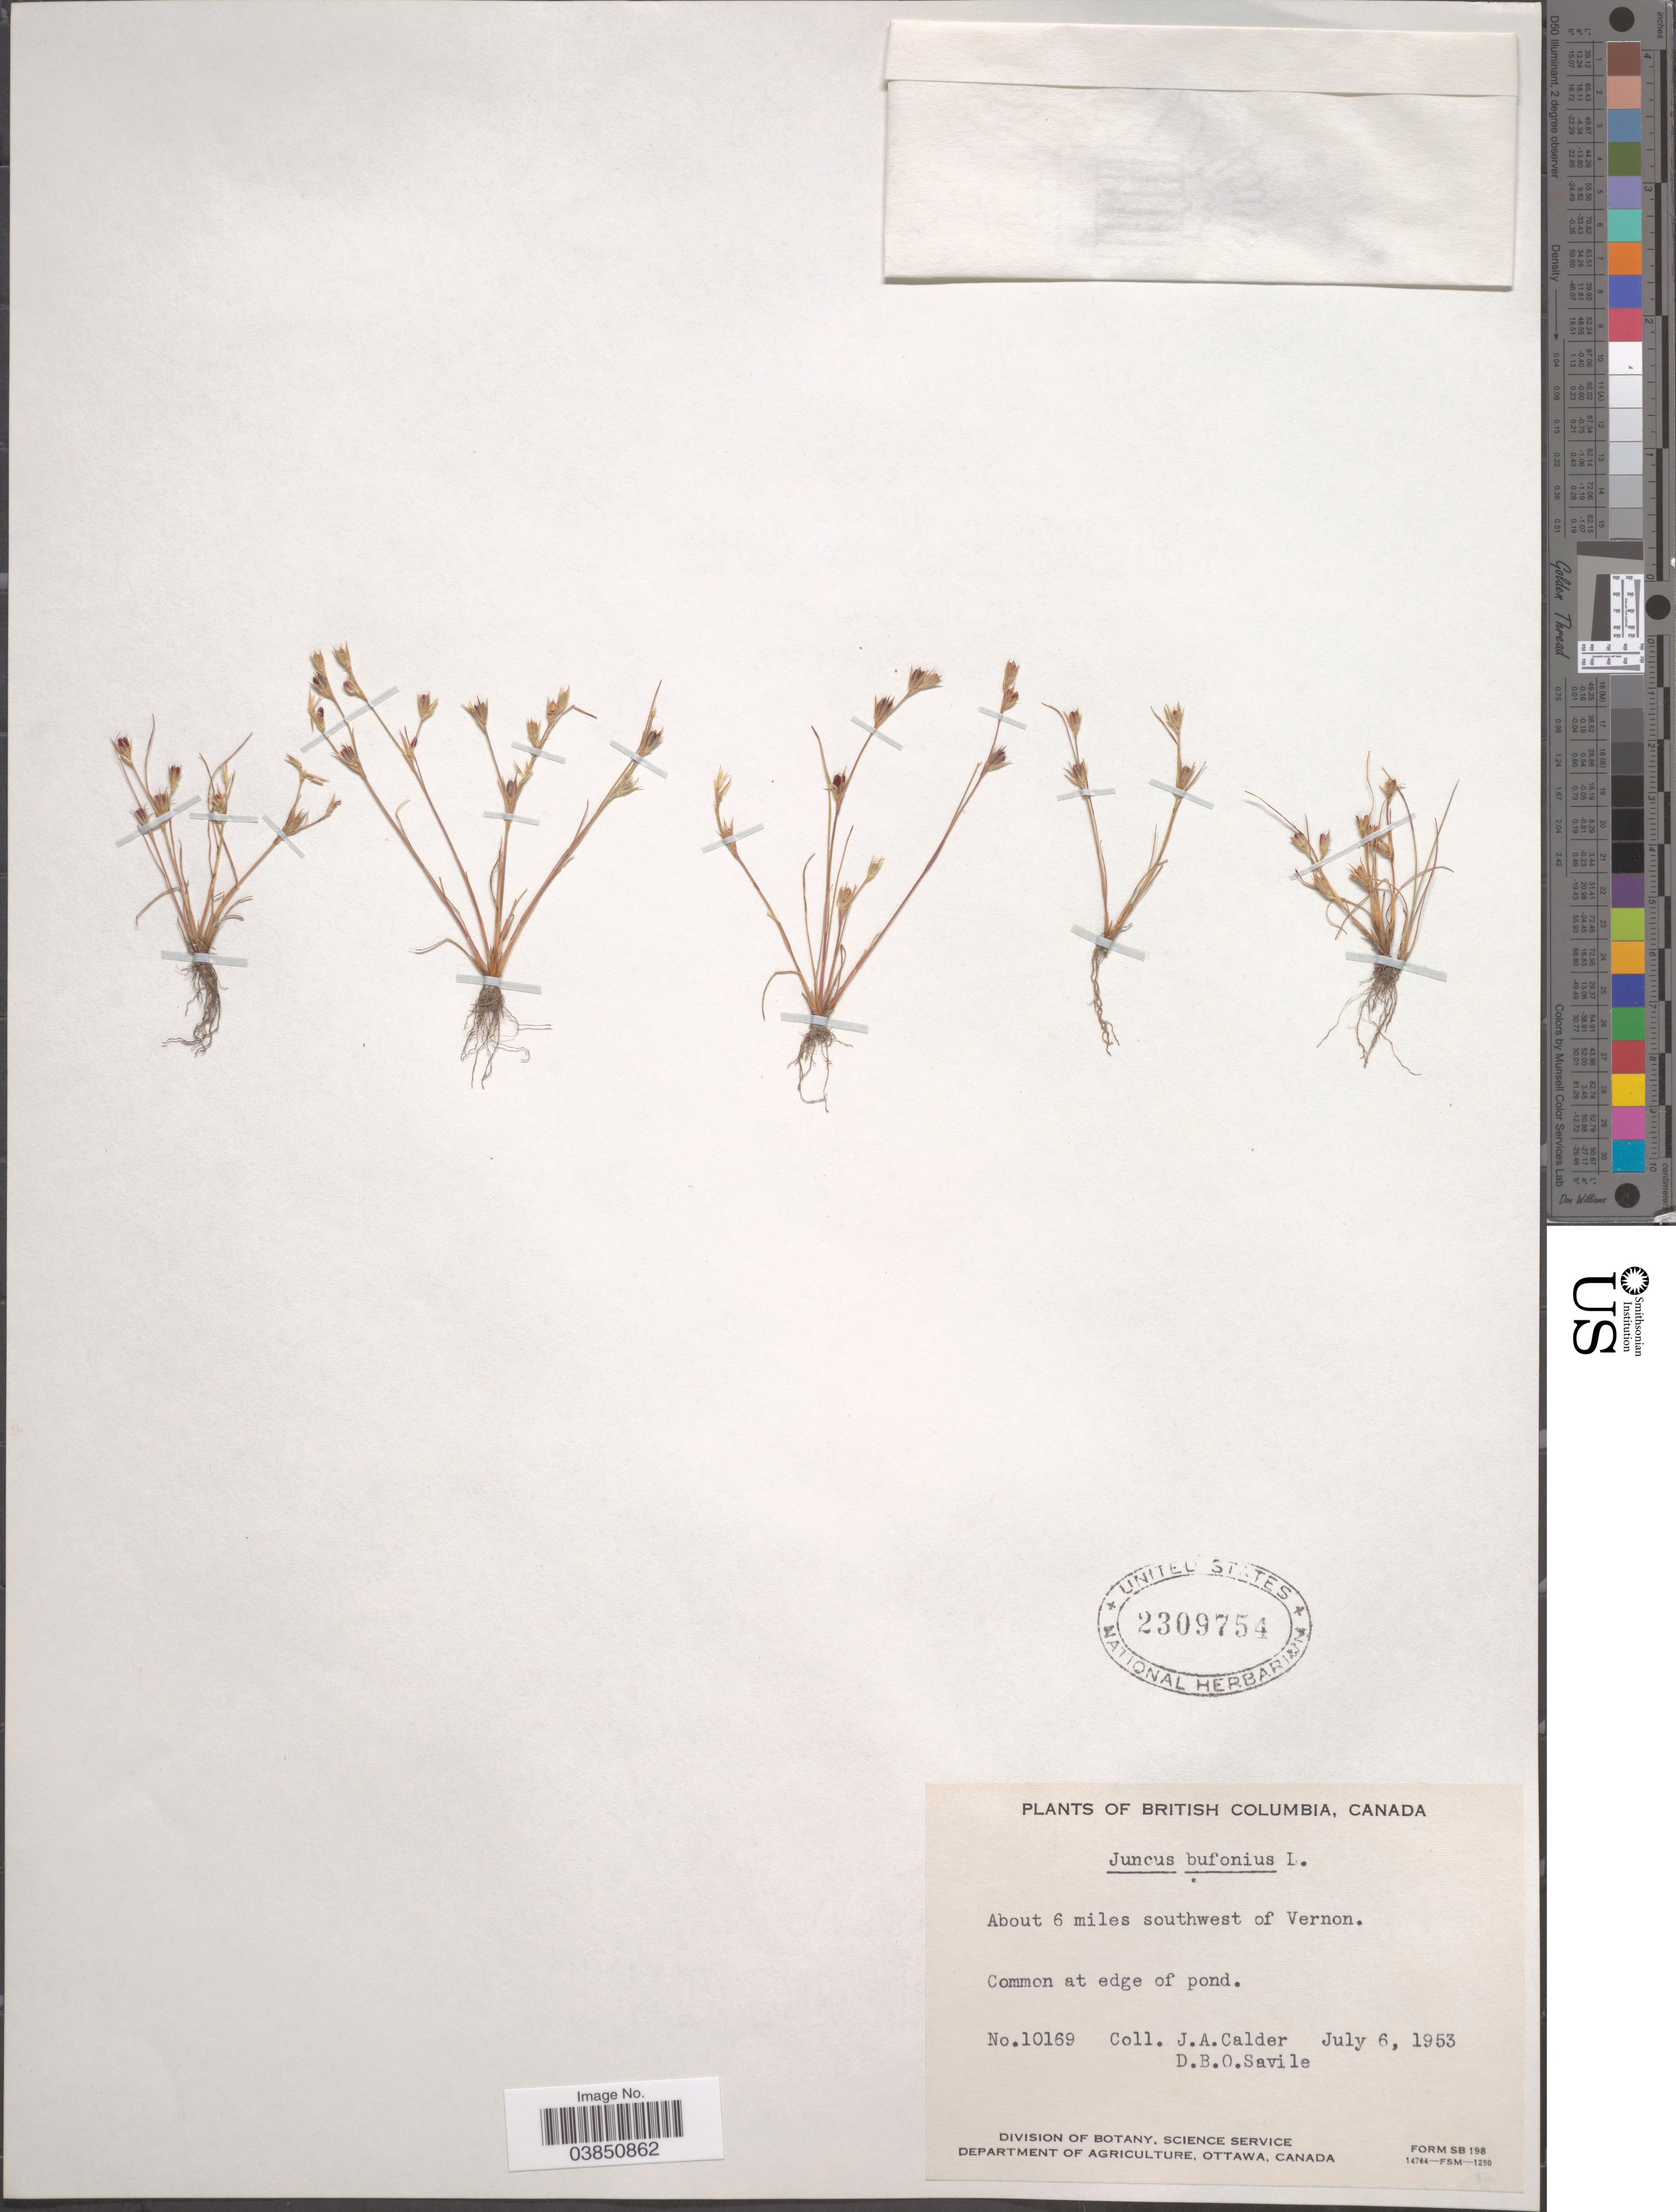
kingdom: Plantae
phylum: Tracheophyta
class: Liliopsida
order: Poales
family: Juncaceae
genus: Juncus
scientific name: Juncus bufonius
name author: L.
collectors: J. A. Calder & D. Savile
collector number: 10169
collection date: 1953-07-06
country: Canada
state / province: British Columbia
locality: About 6 miles southwest of Vernon.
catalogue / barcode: US 2309754